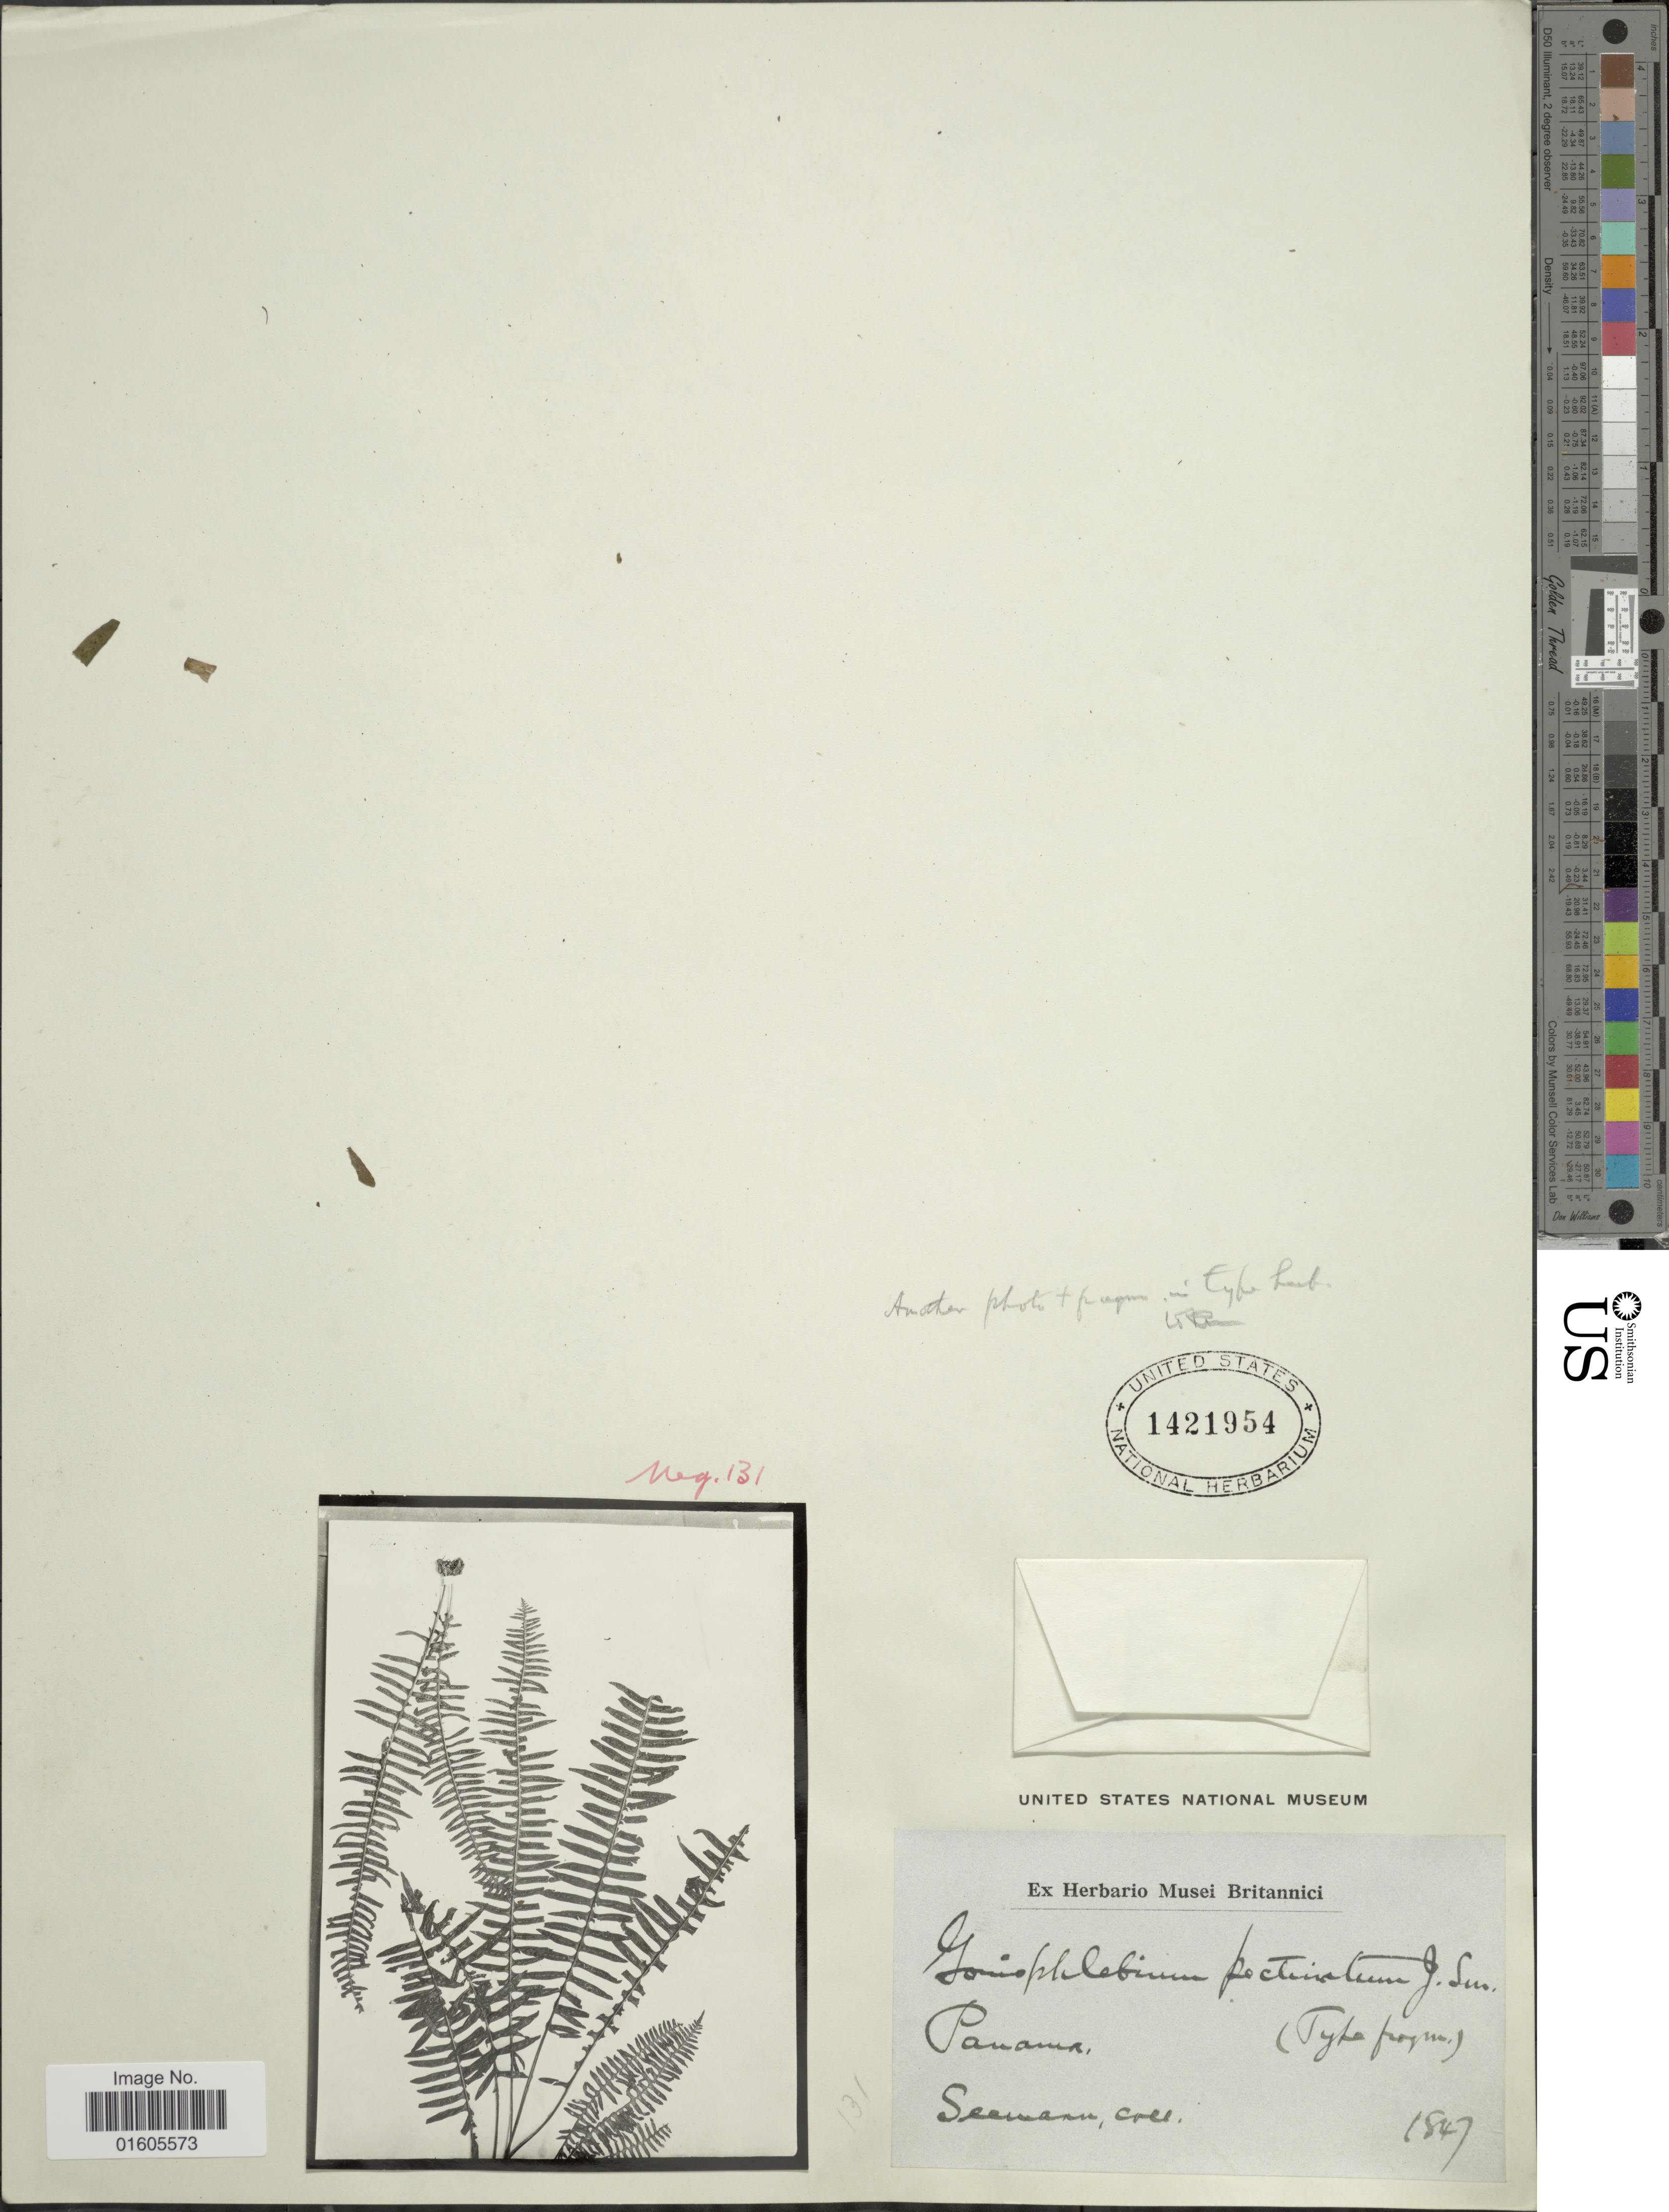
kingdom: Plantae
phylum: Tracheophyta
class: Polypodiopsida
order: Polypodiales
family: Polypodiaceae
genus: Serpocaulon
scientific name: Serpocaulon wagneri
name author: (Mett.) A.R. Sm.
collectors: -. Seemann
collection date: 1847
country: Panama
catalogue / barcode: US 1421954